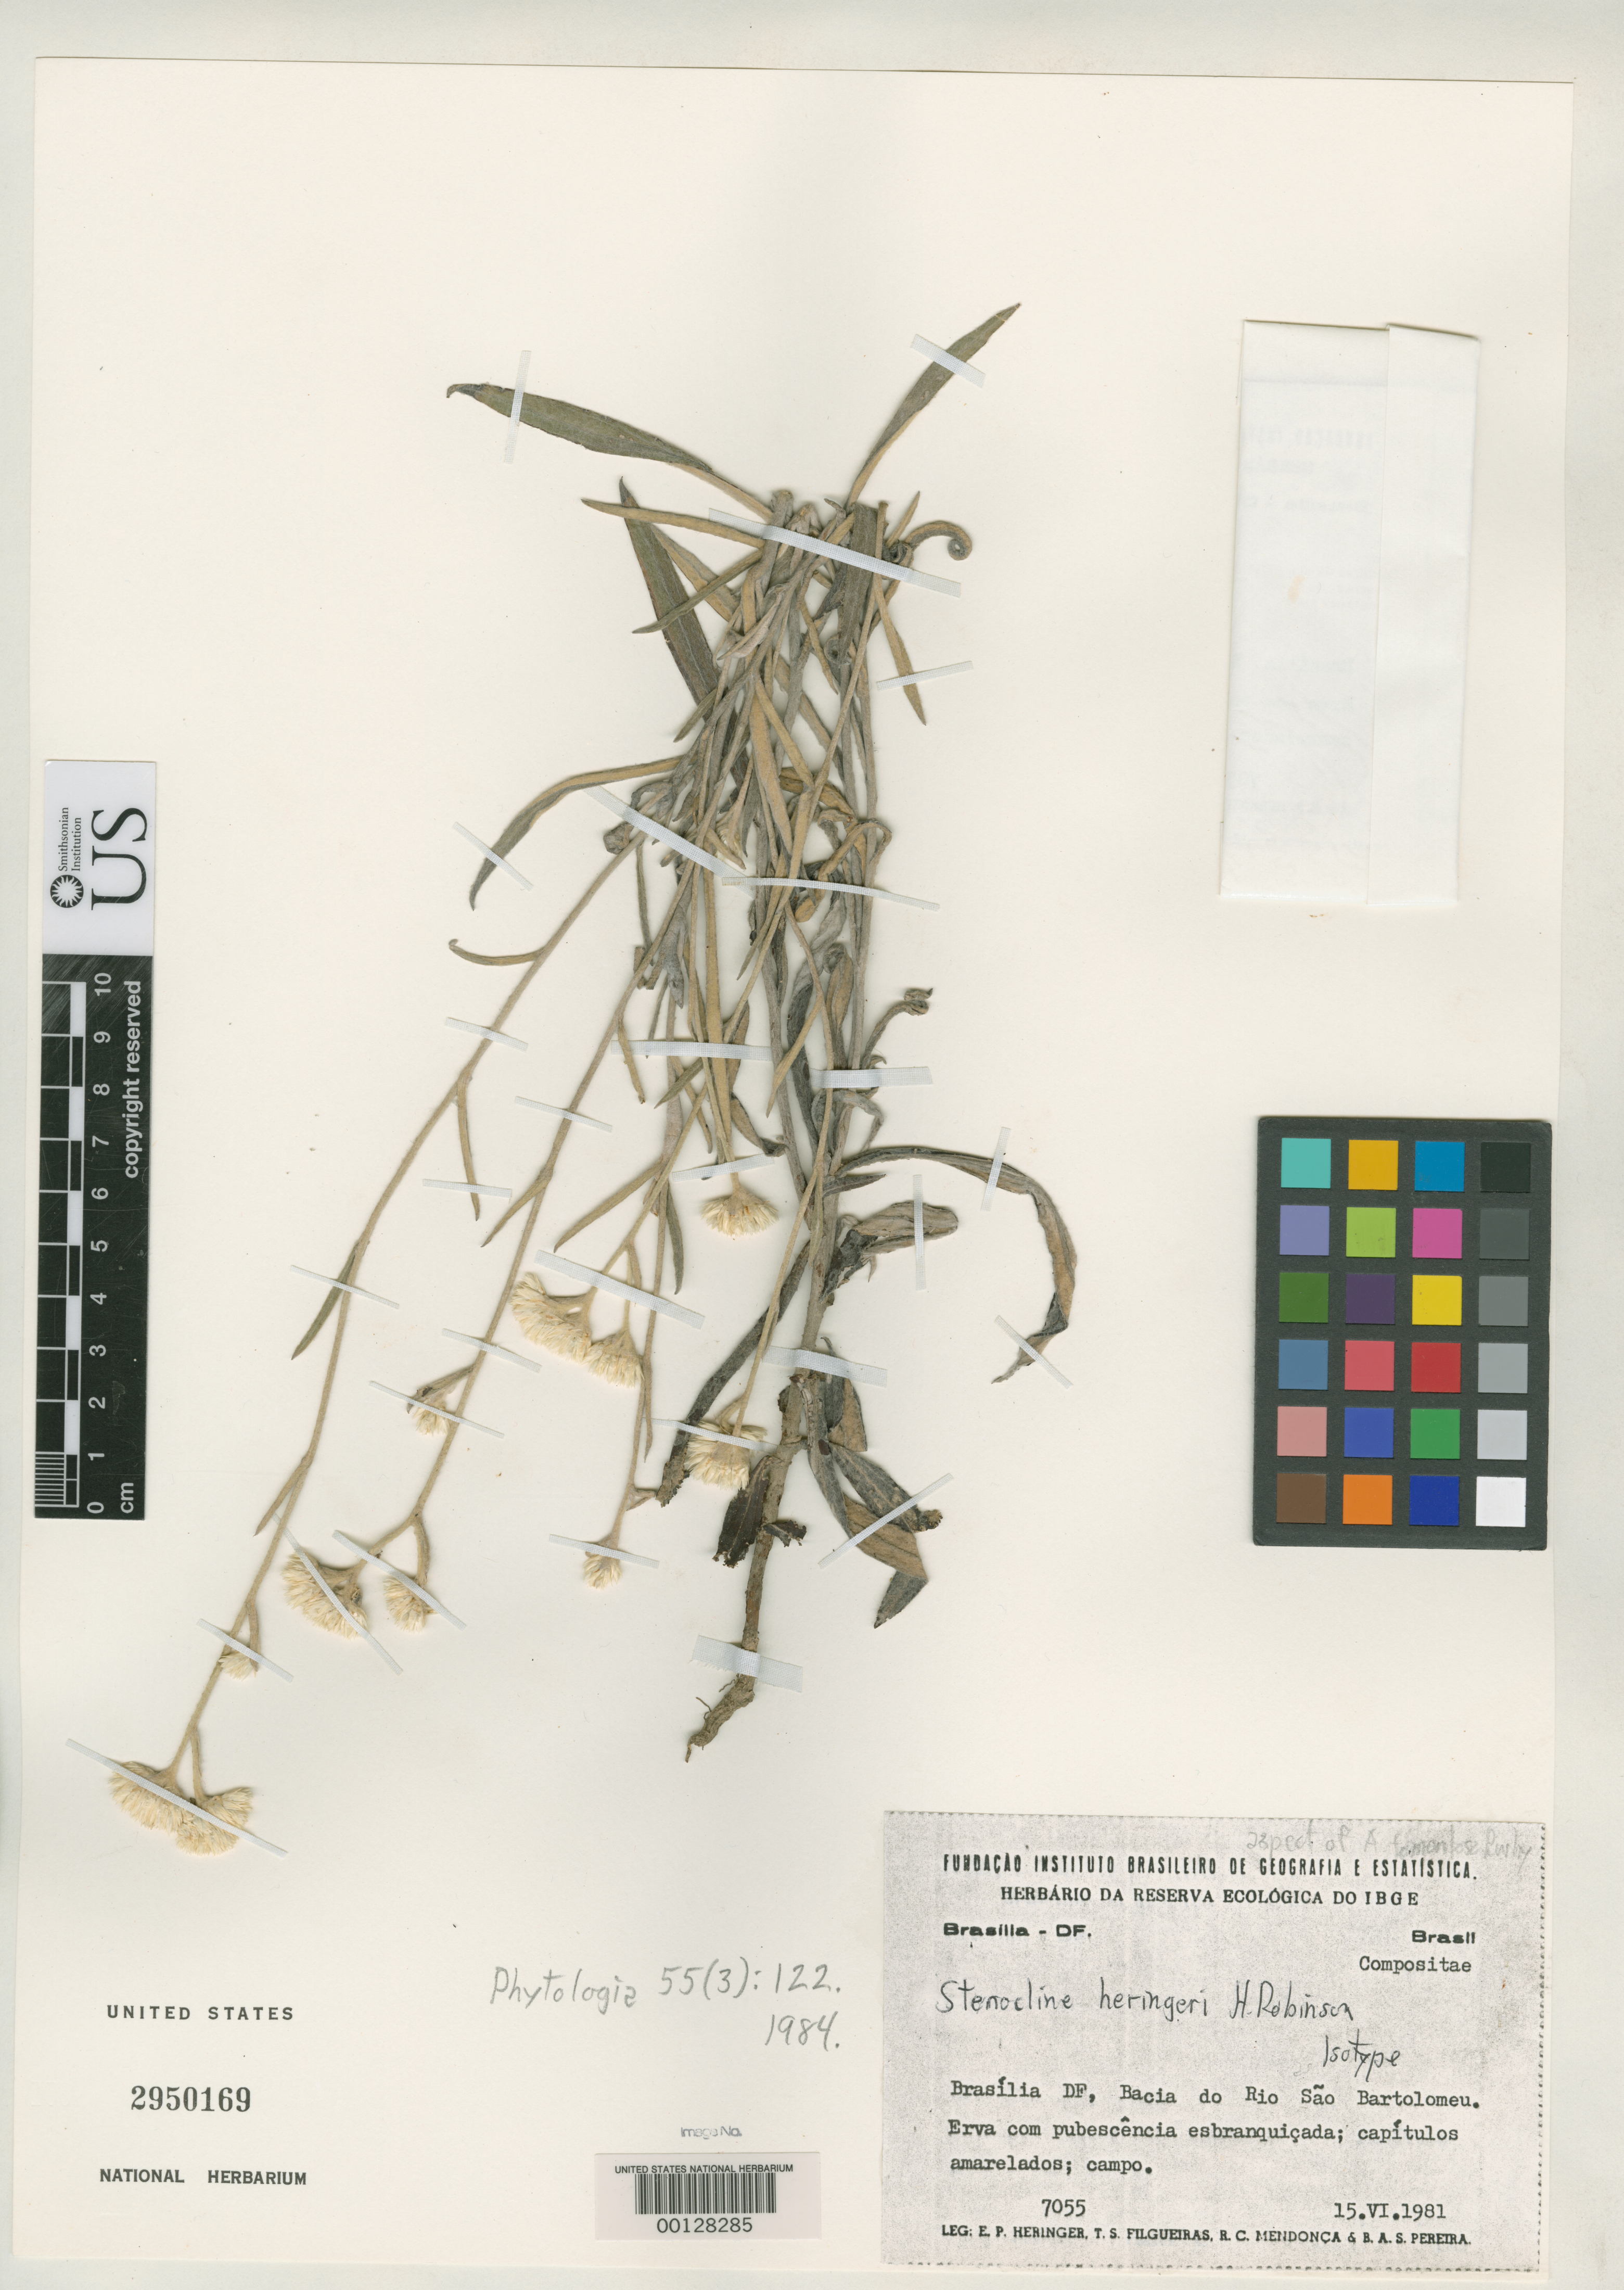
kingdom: Plantae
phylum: Tracheophyta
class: Magnoliopsida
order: Asterales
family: Asteraceae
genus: Stenocline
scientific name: Stenocline heringeri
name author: H. Rob.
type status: Isotype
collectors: E. P. Heringer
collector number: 7055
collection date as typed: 15 Jun 1981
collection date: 1981-06-15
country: Brazil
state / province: Distrito Federal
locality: Brasilia, bacia do Rio Sao Bartolomeu.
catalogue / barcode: US 2950169